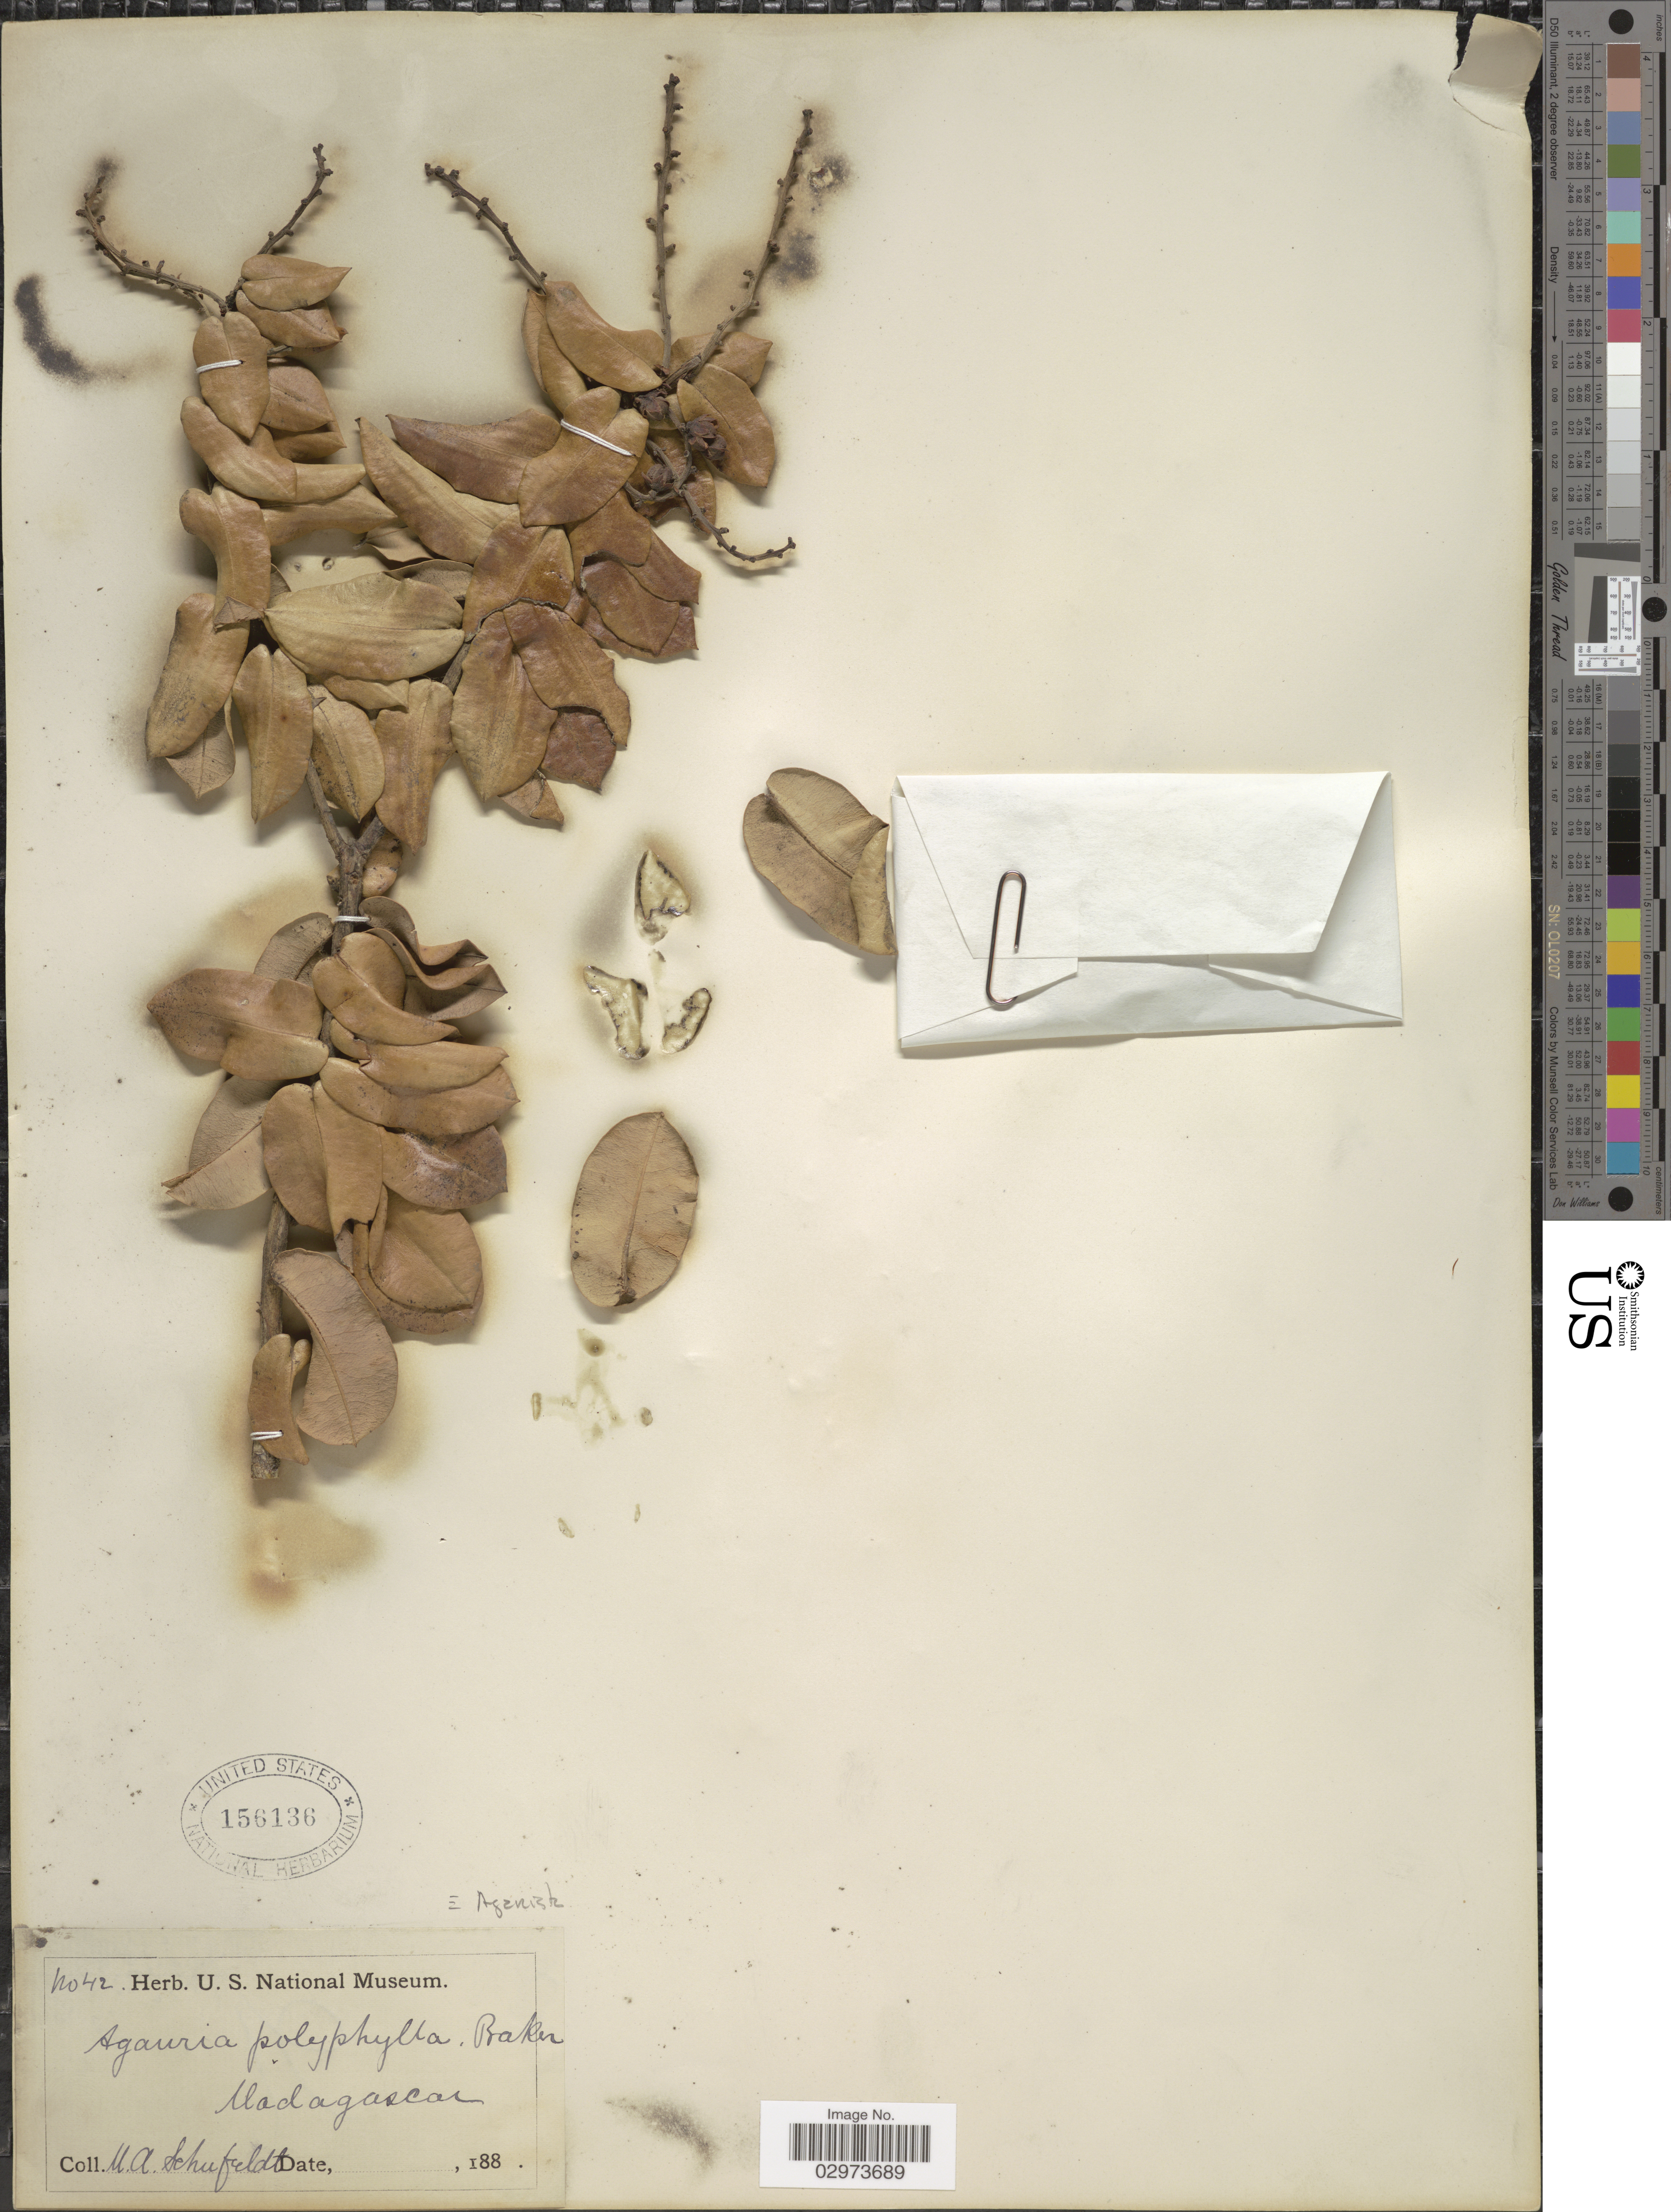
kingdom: Plantae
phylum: Tracheophyta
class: Magnoliopsida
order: Ericales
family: Ericaceae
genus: Agarista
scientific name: Agarista salicifolia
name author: (Lam.) G. Don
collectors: M. Schufeldt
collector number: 42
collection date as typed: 188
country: Madagascar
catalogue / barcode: US 156136